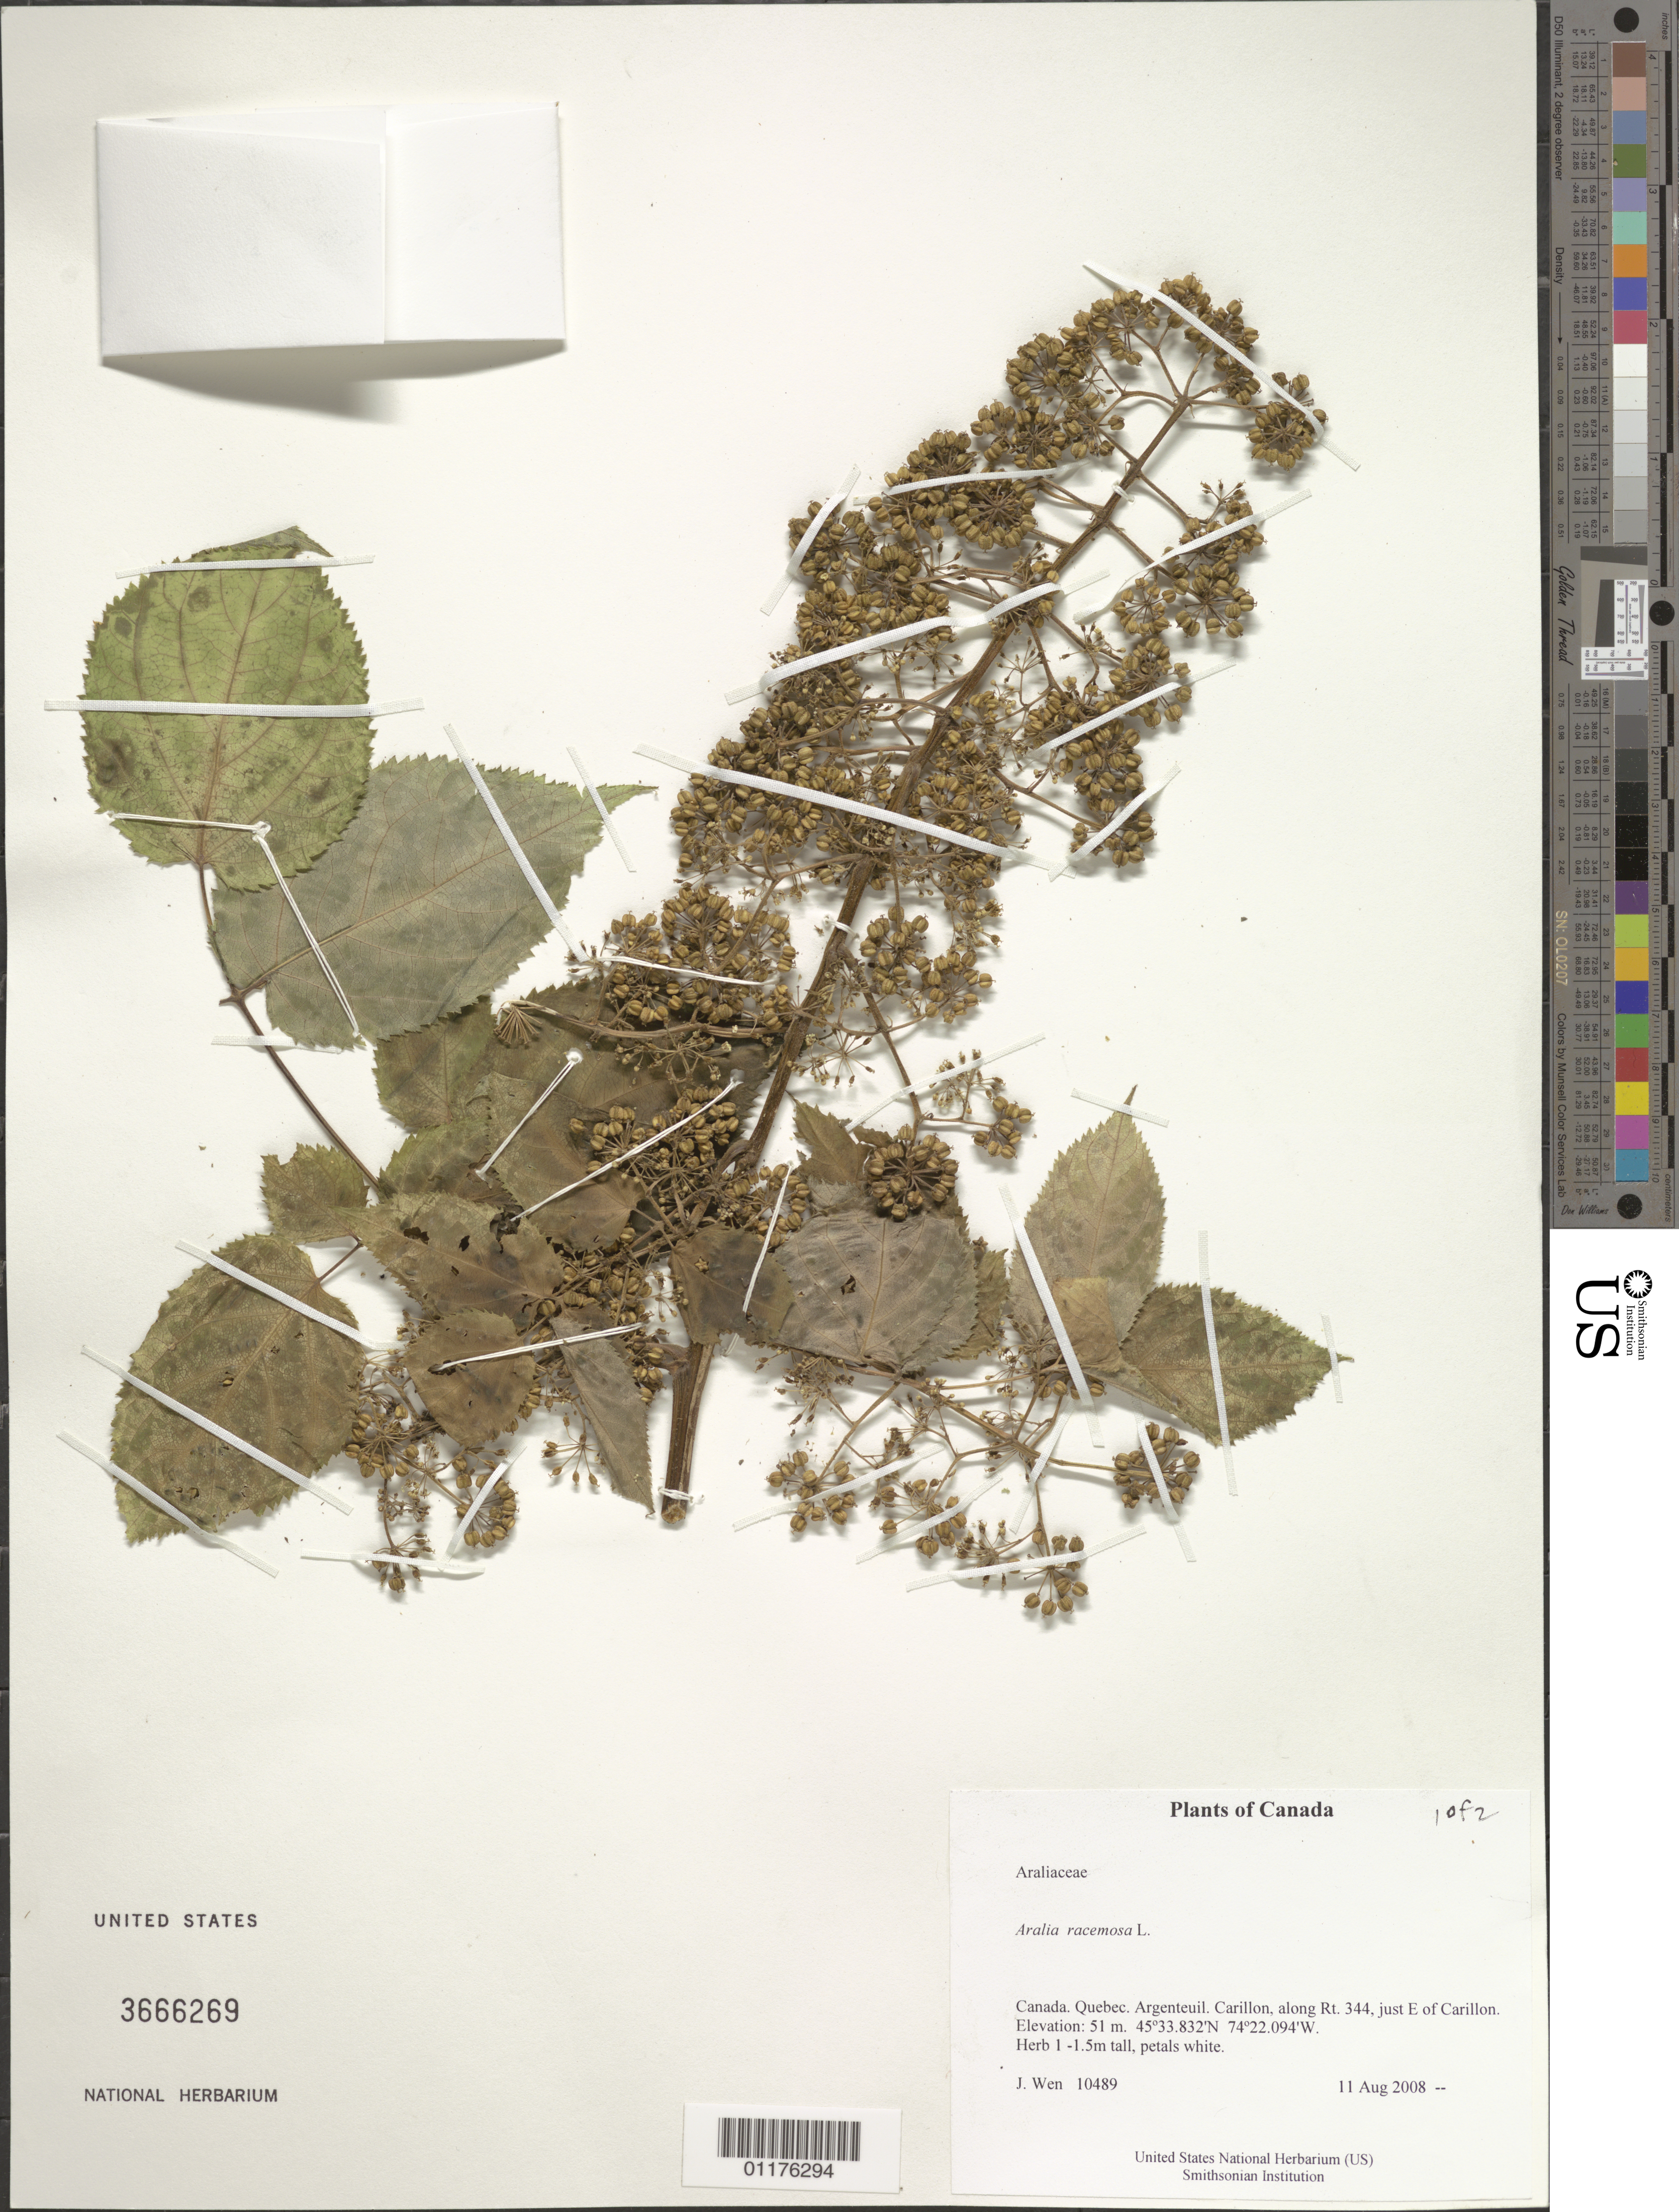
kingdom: Plantae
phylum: Tracheophyta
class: Magnoliopsida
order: Apiales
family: Araliaceae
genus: Aralia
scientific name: Aralia racemosa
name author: L.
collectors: J. Wen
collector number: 10489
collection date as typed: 11 Aug 2008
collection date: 2008-08-11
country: Canada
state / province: Quebec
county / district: Argenteuil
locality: Carillon, along Rt. 344, just E of Carillon.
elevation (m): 51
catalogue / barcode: US 3666269